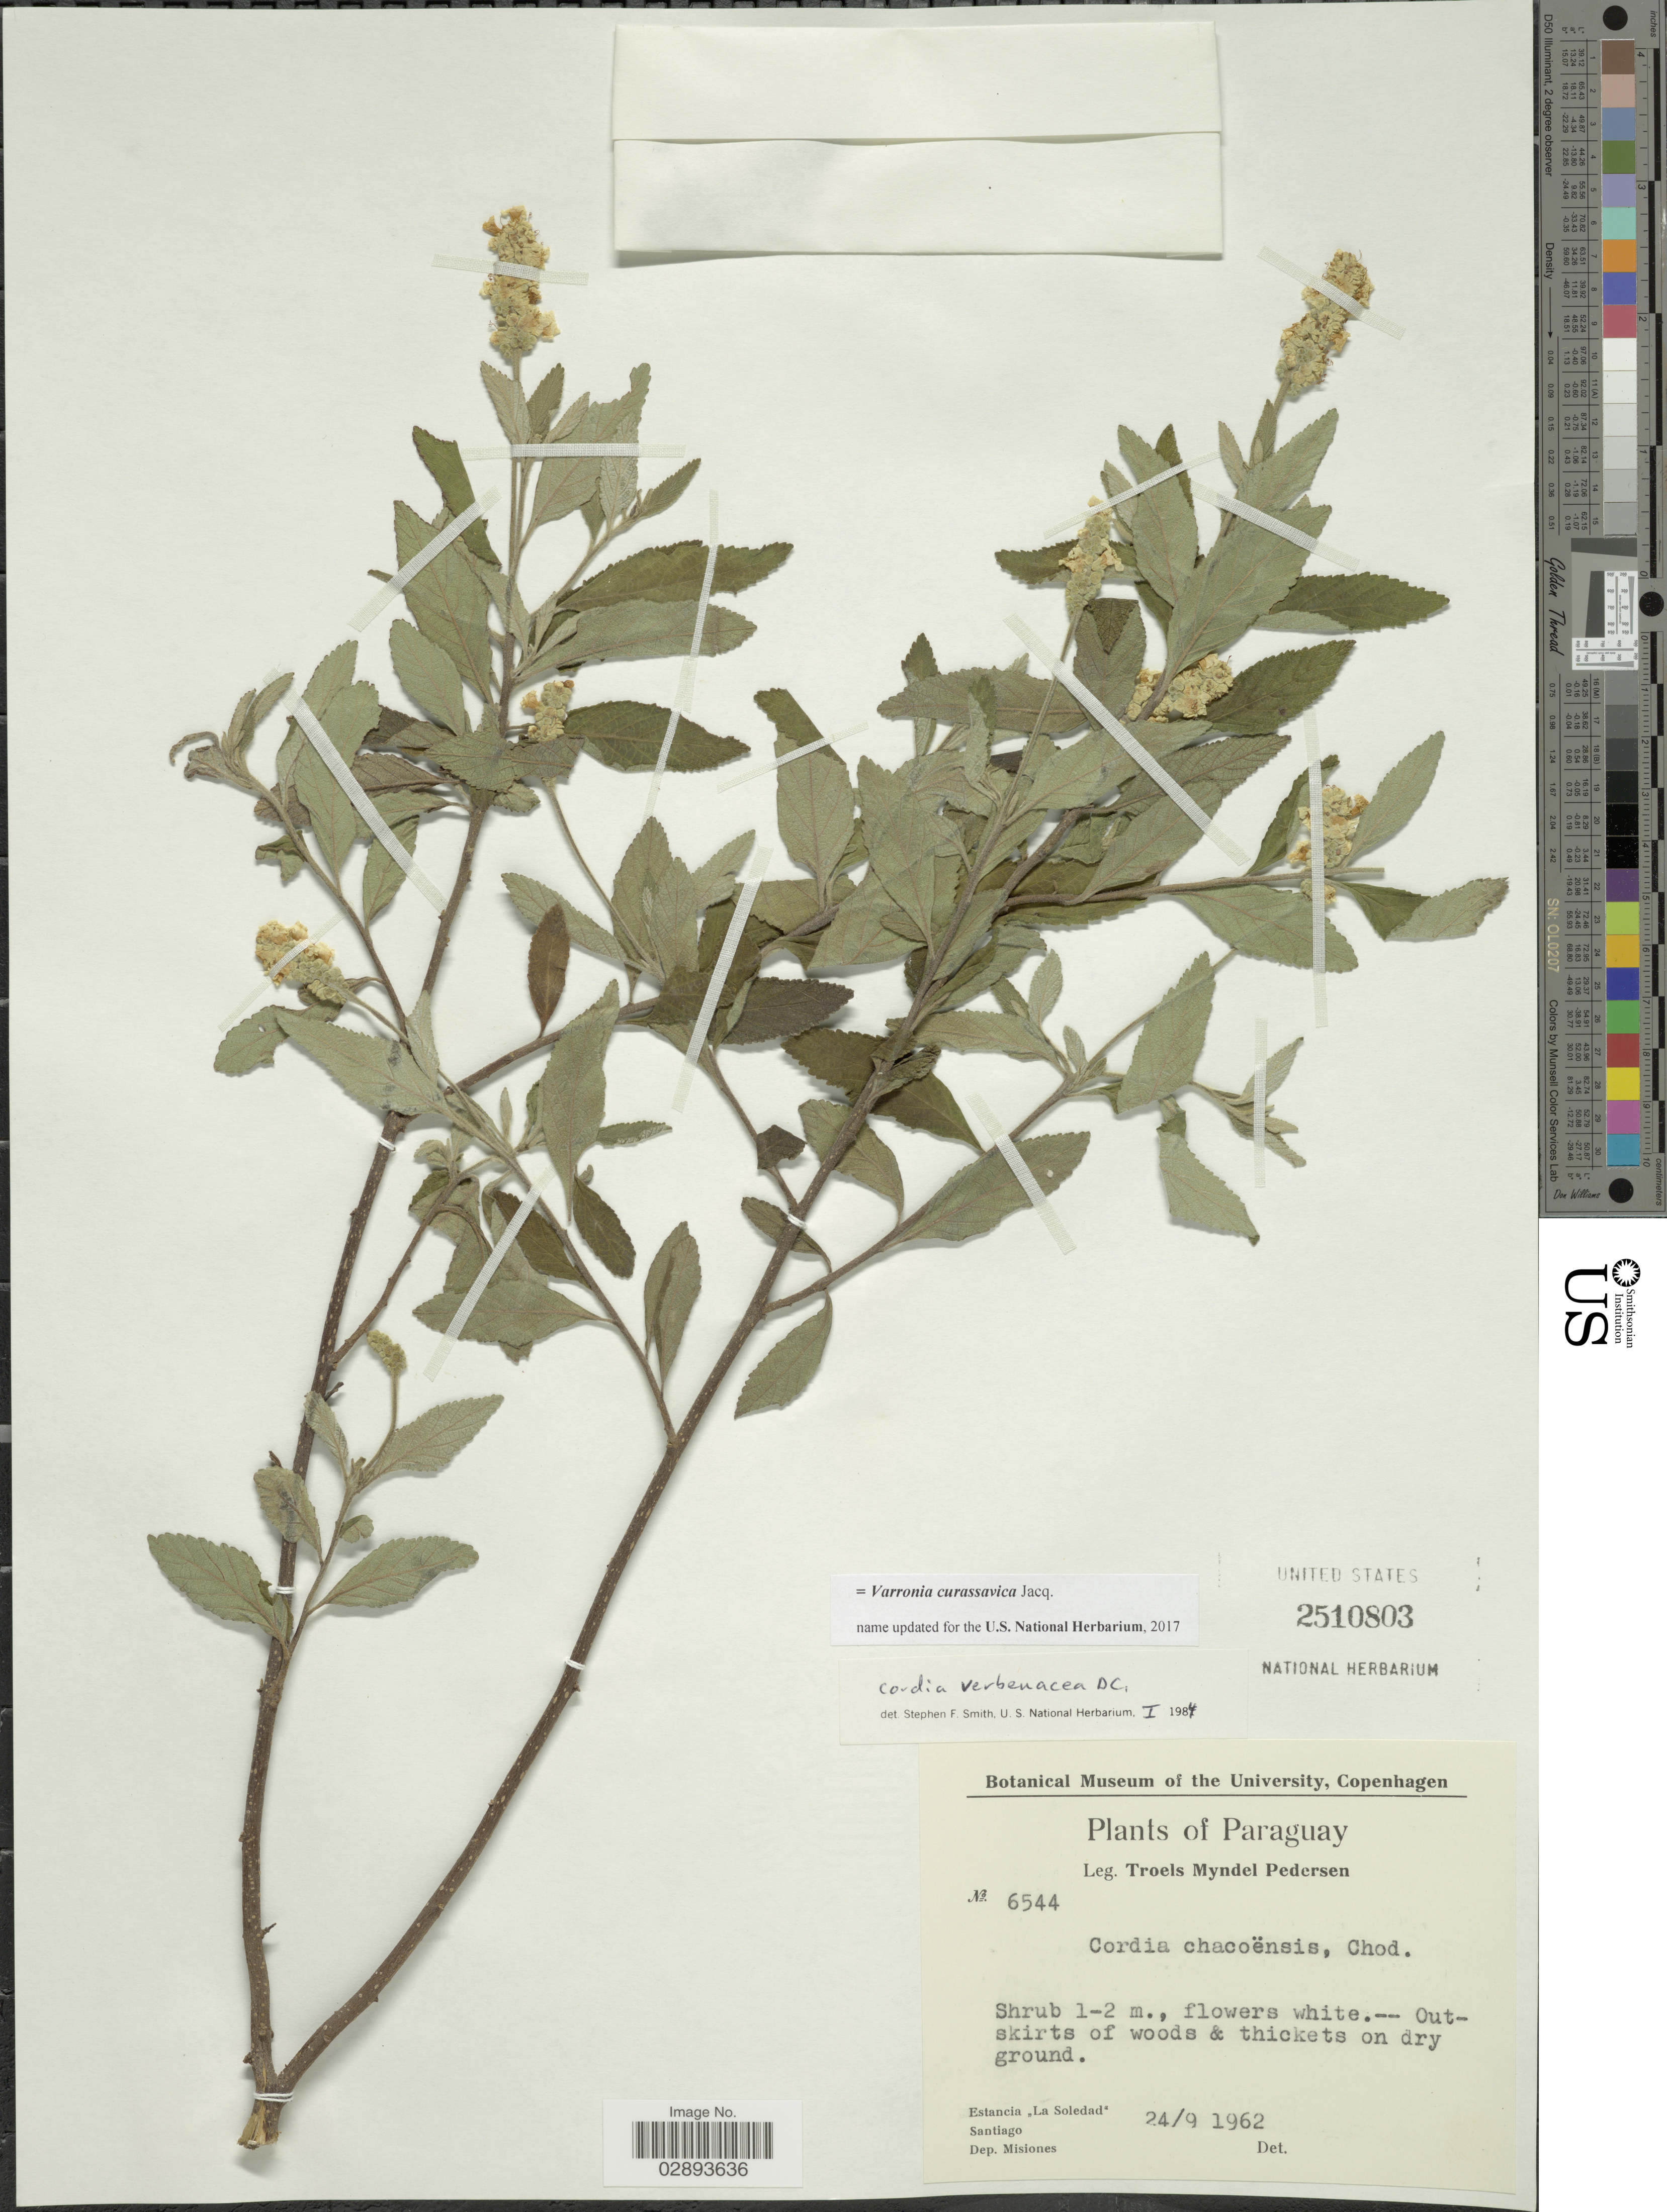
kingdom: Plantae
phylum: Tracheophyta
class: Magnoliopsida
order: Boraginales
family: Cordiaceae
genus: Varronia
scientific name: Varronia curassavica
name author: Jacq.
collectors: T. Pederson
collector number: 6544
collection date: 1962-09-24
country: Paraguay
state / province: Misiones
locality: Estancia "La Soledad", Santiago, Dep. Misiones.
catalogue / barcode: US 2510803